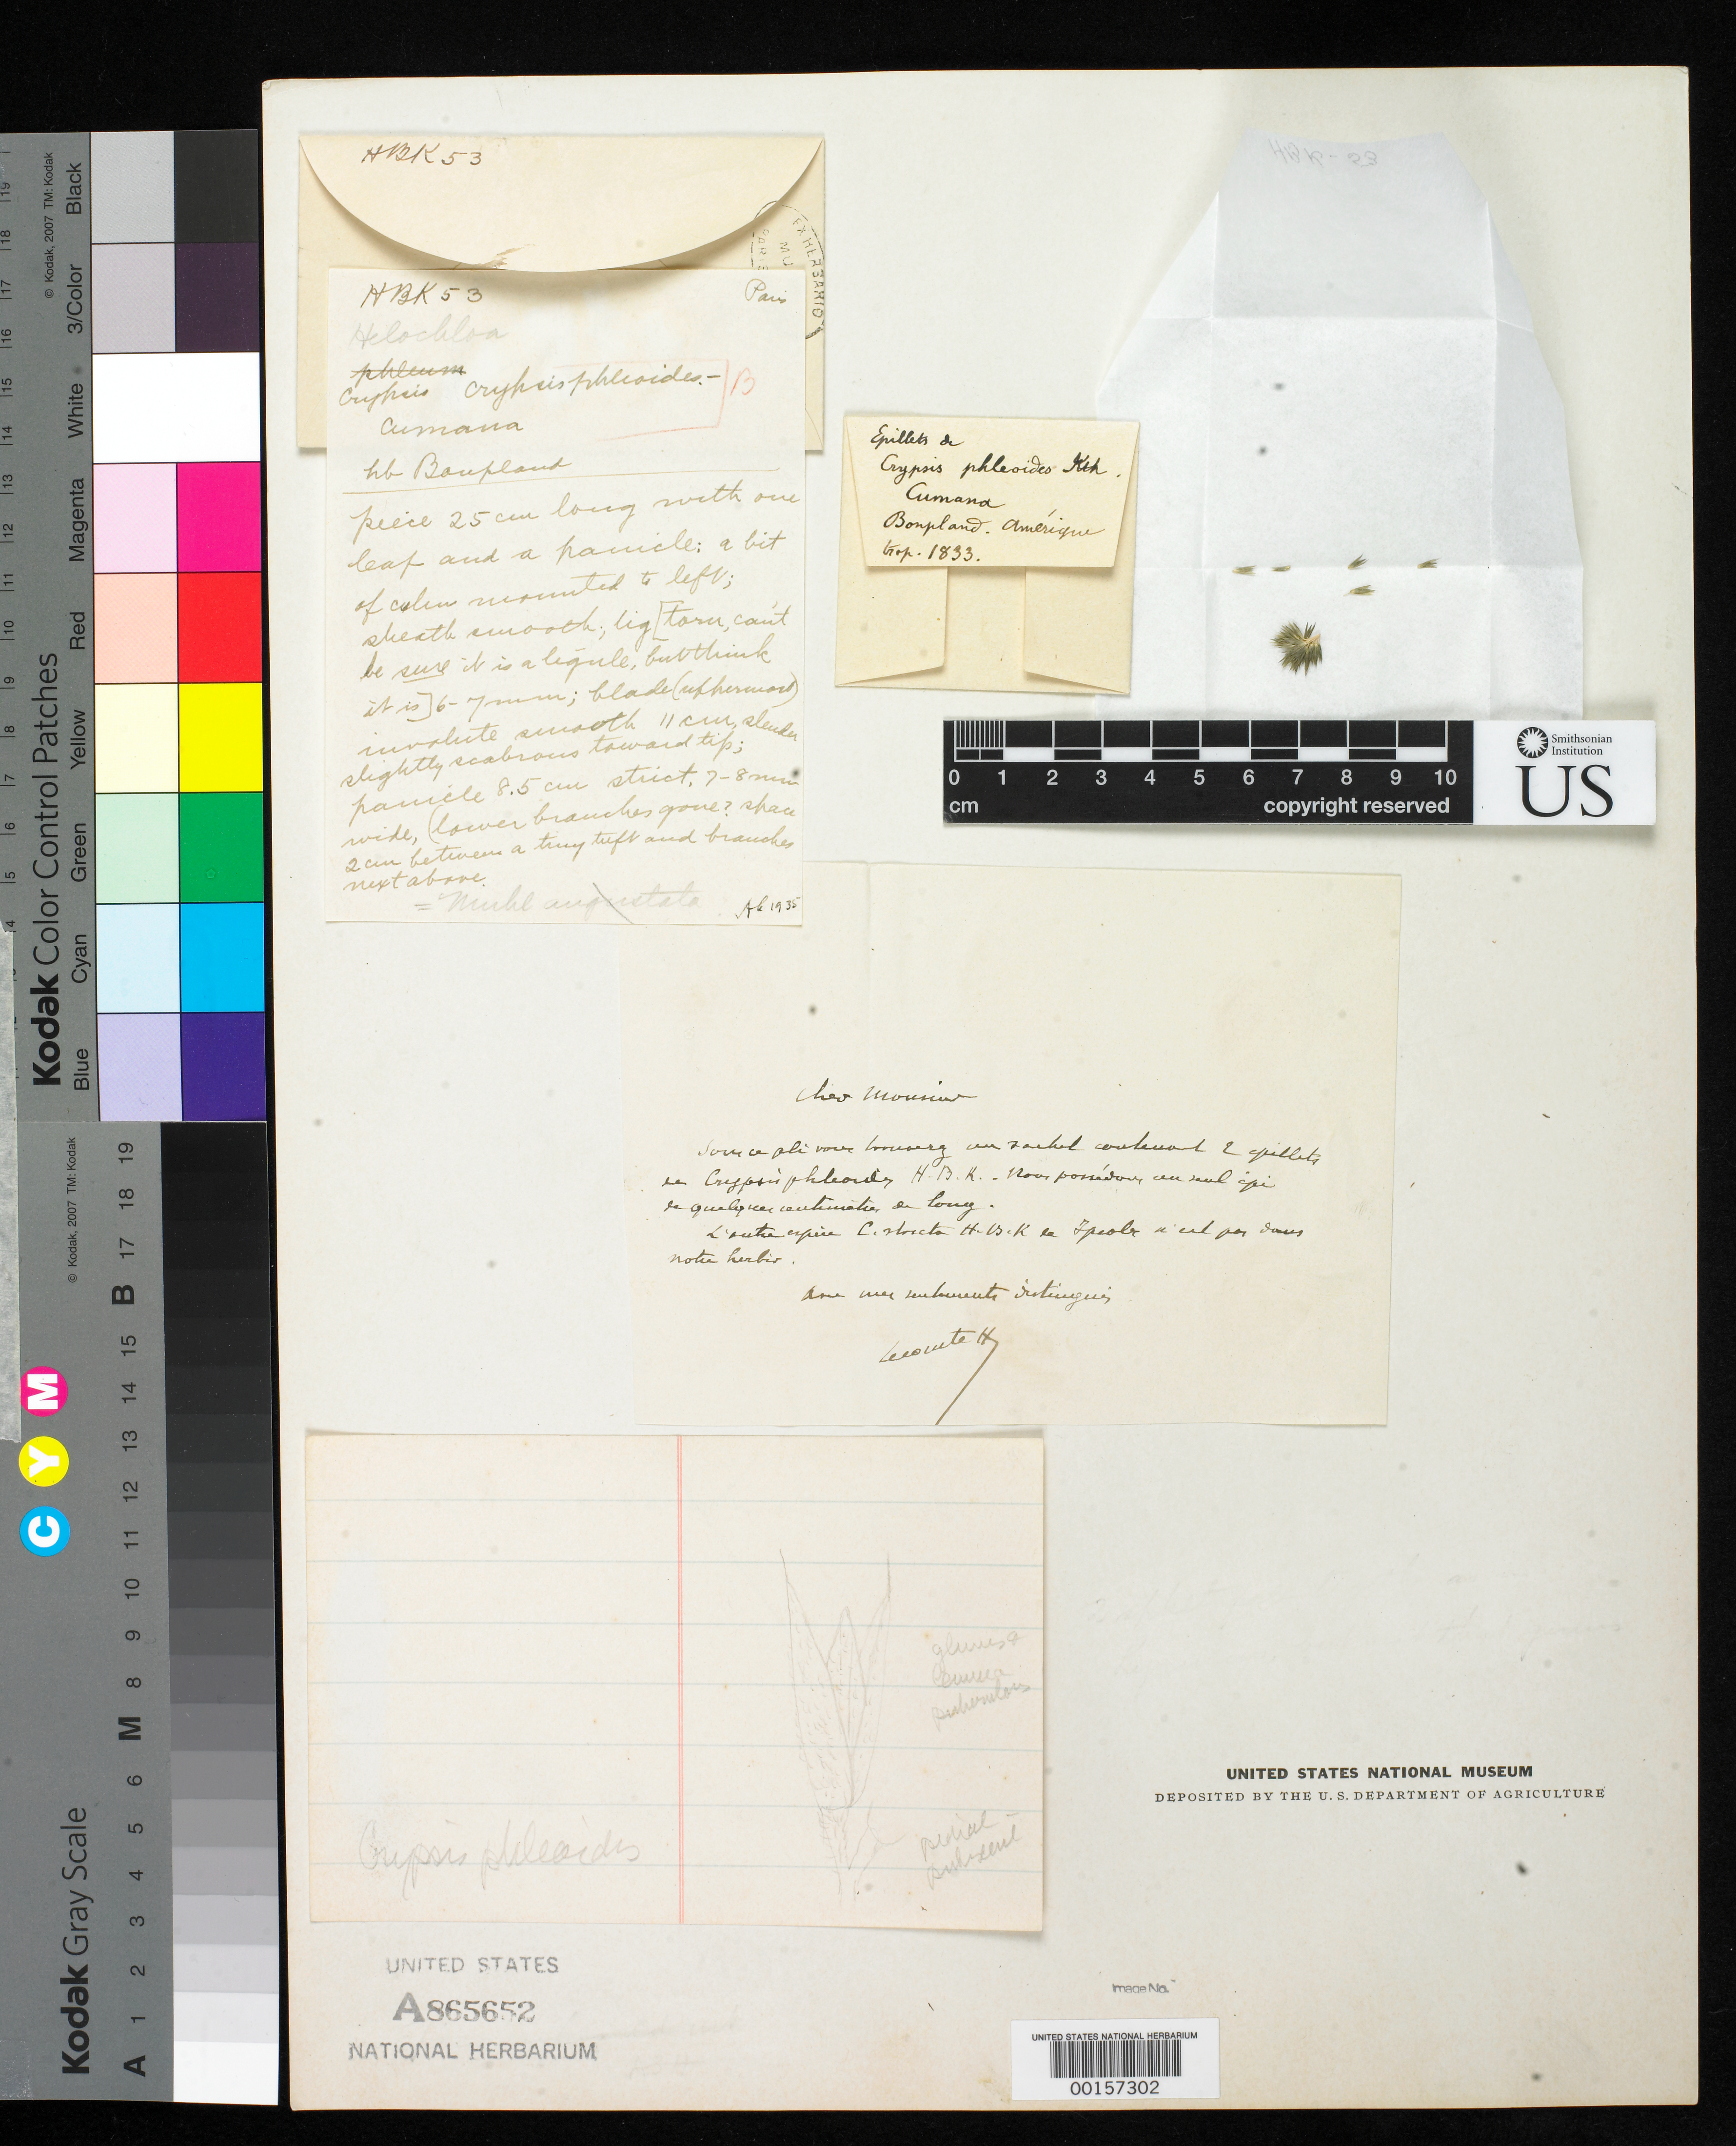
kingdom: Plantae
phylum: Tracheophyta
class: Liliopsida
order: Poales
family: Poaceae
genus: Crypsis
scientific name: Crypsis phleoides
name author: Kunth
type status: Type Fragment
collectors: F. W. Humboldt & A. J. A. Bonpland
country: Venezuela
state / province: Sucre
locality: Punta Gorda and Bordones, Cumana.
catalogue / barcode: US 865652A